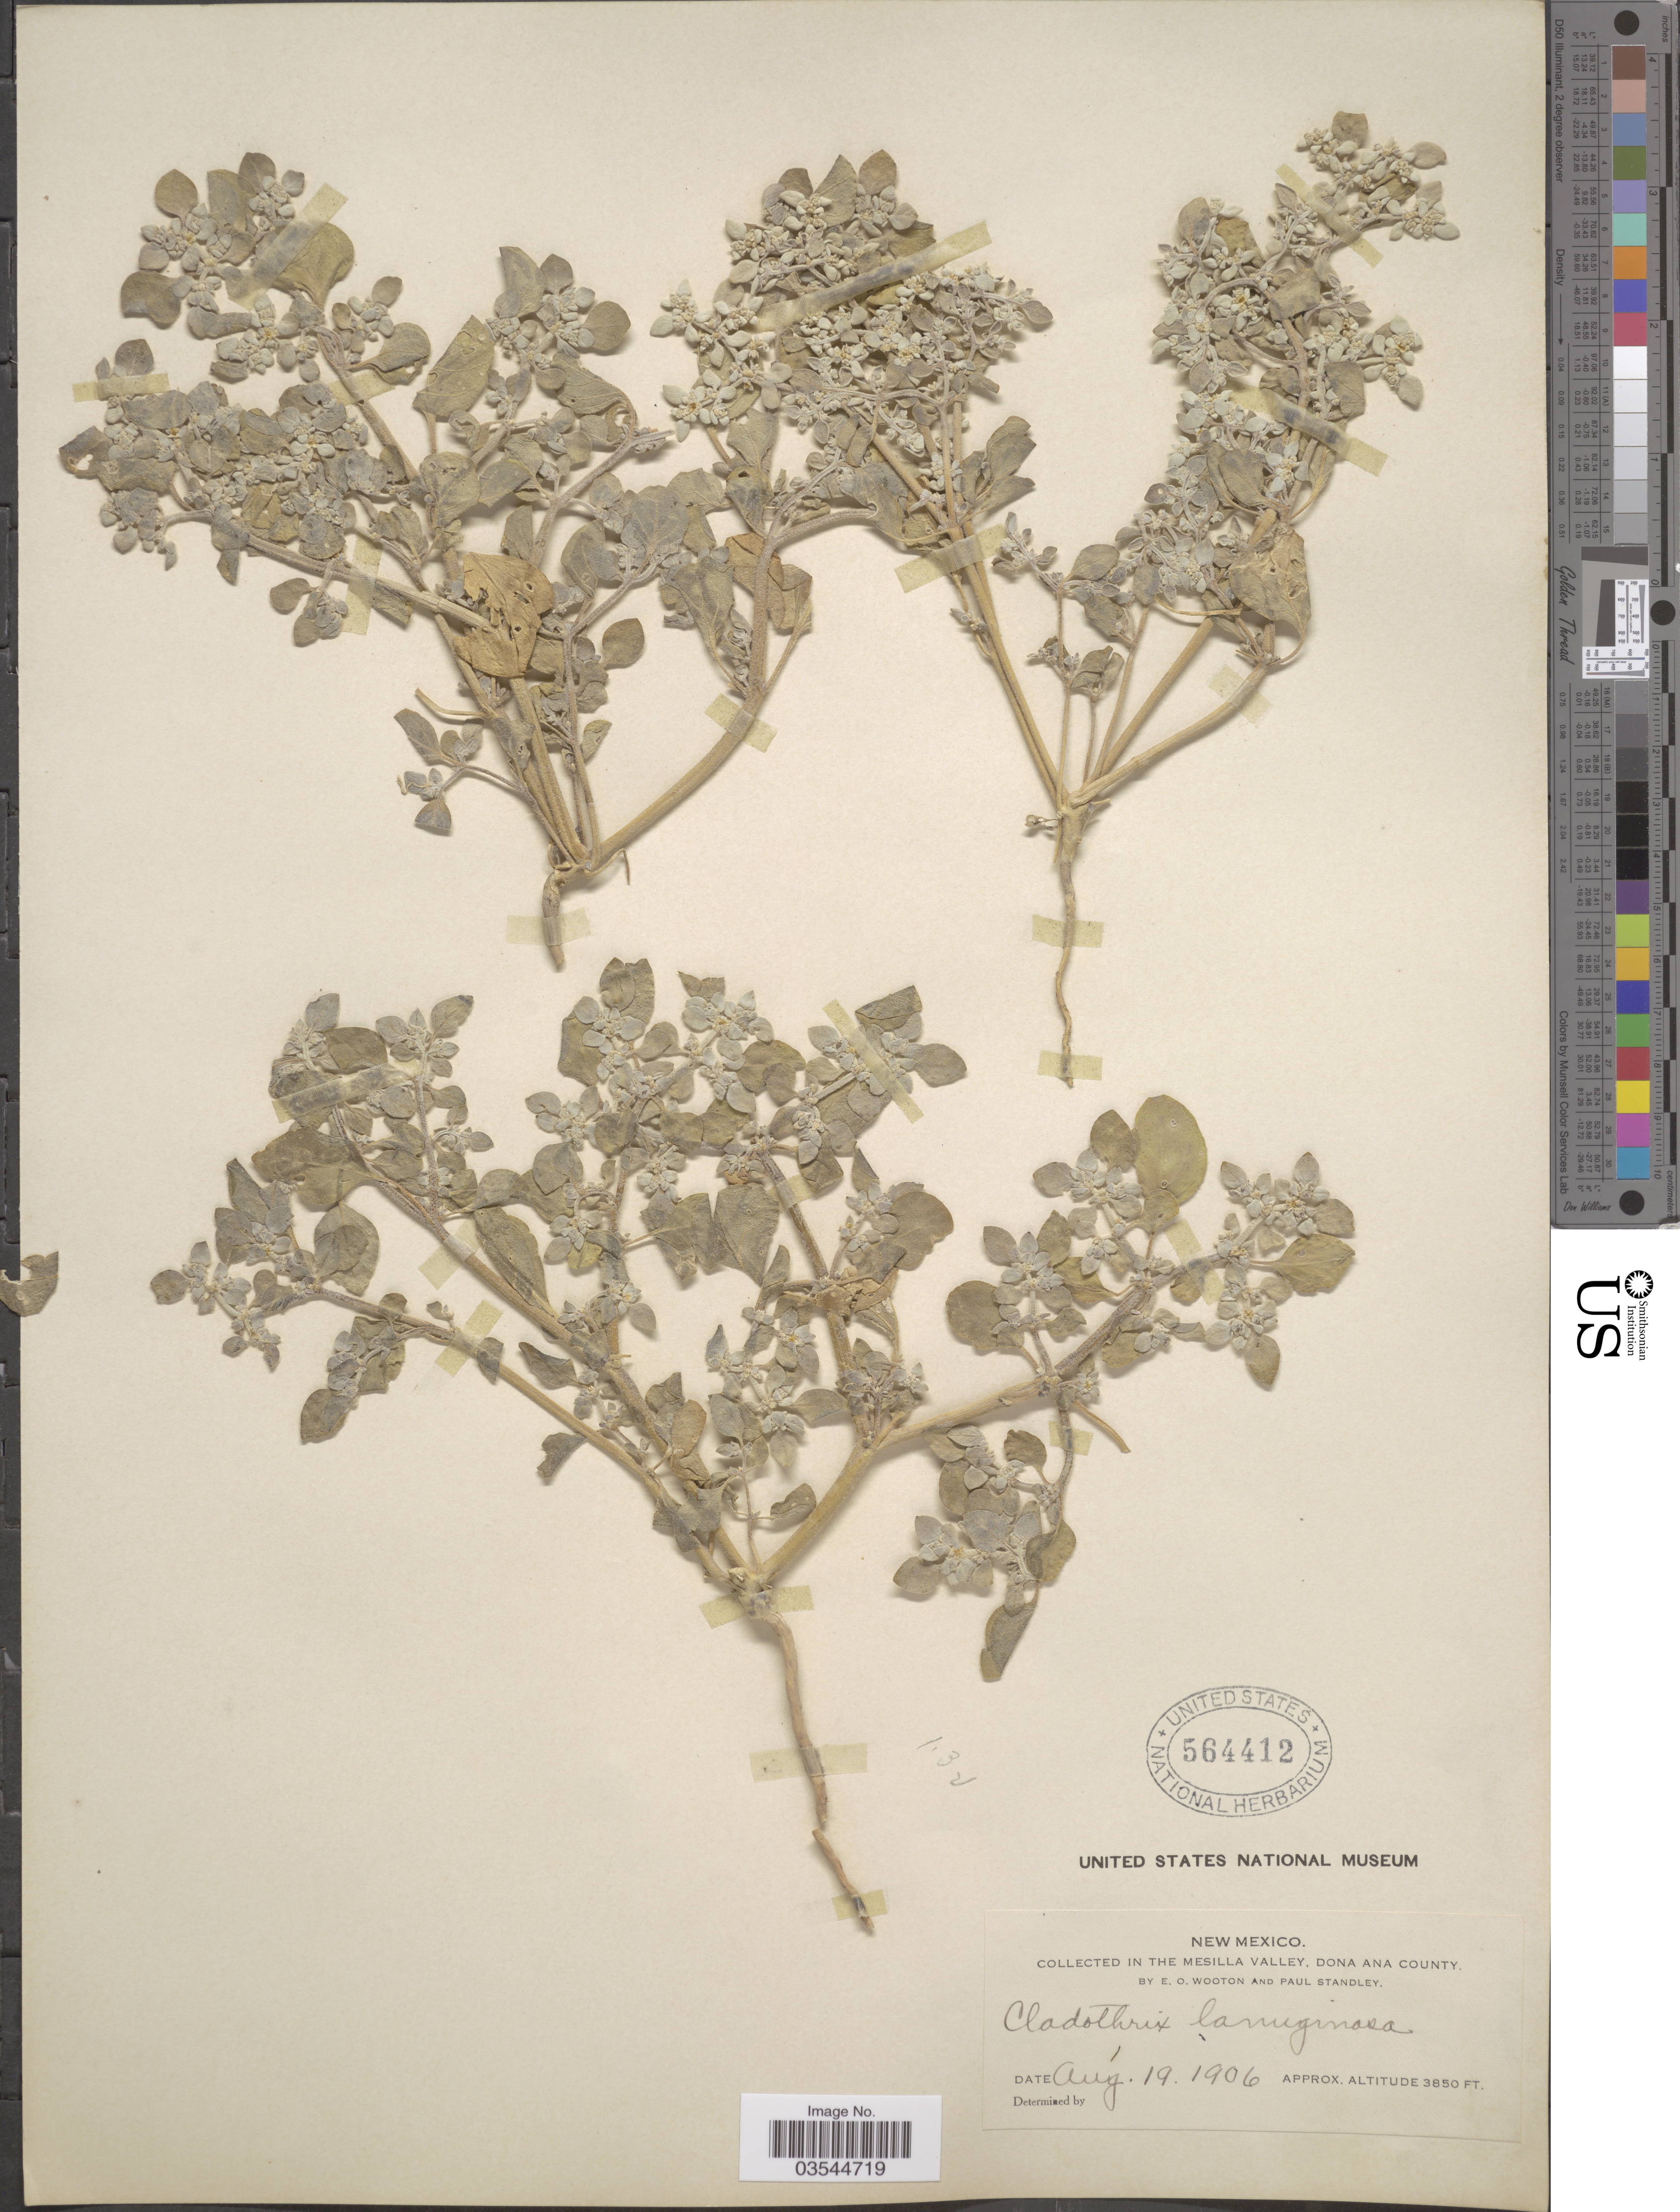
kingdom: Plantae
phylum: Tracheophyta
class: Magnoliopsida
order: Caryophyllales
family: Amaranthaceae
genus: Tidestromia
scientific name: Tidestromia lanuginosa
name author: (Nutt.) Standl.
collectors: E. O. Wooton & P. C. Standley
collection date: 1906-08-19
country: United States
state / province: New Mexico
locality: In The Mesilla Valley, Dona Ana County.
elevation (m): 1173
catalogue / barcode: US 564412